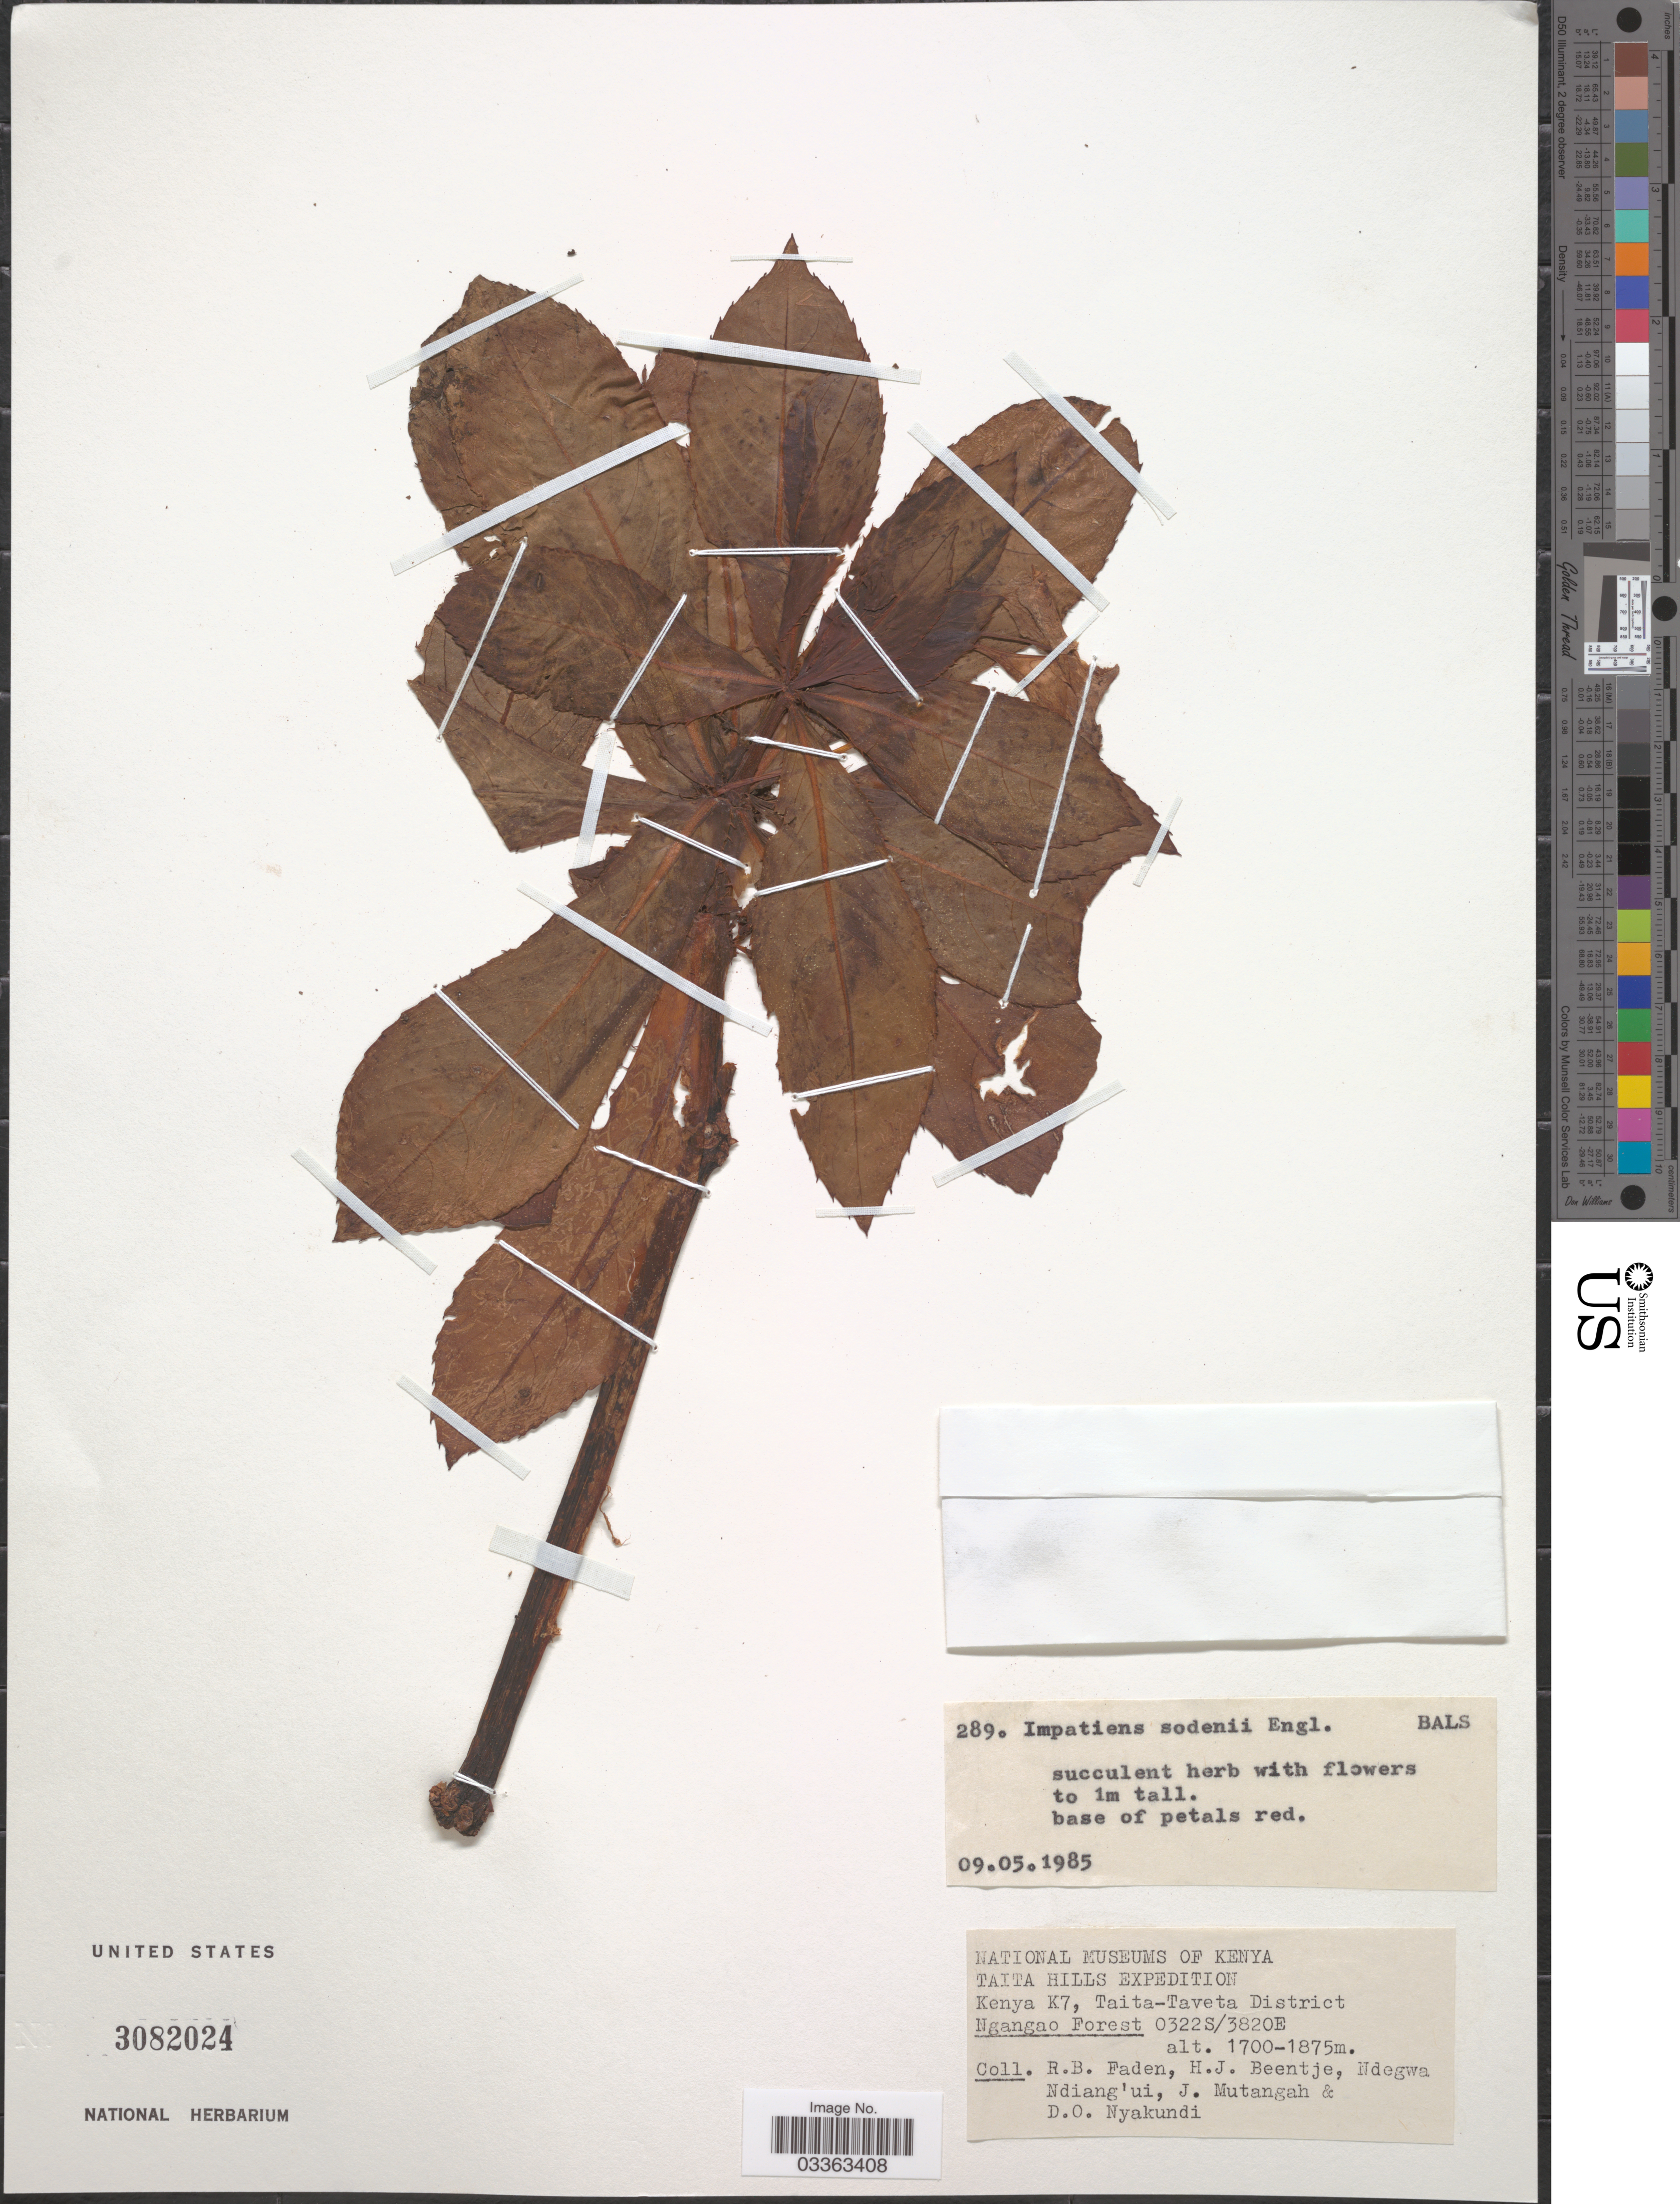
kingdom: Plantae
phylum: Tracheophyta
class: Magnoliopsida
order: Ericales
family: Balsaminaceae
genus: Impatiens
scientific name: Impatiens sodenii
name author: Engl. & Warb.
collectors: R. B. Faden, H. J. Beentje, Ndegwa Ndiang'ui, J. Mutangah & D. Nyakundi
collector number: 289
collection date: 1985-05-09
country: Kenya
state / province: Taita Taveta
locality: Taita Hills, K7, Taita-Taveta District, Ngangao Forest.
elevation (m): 1700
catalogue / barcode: US 3082024